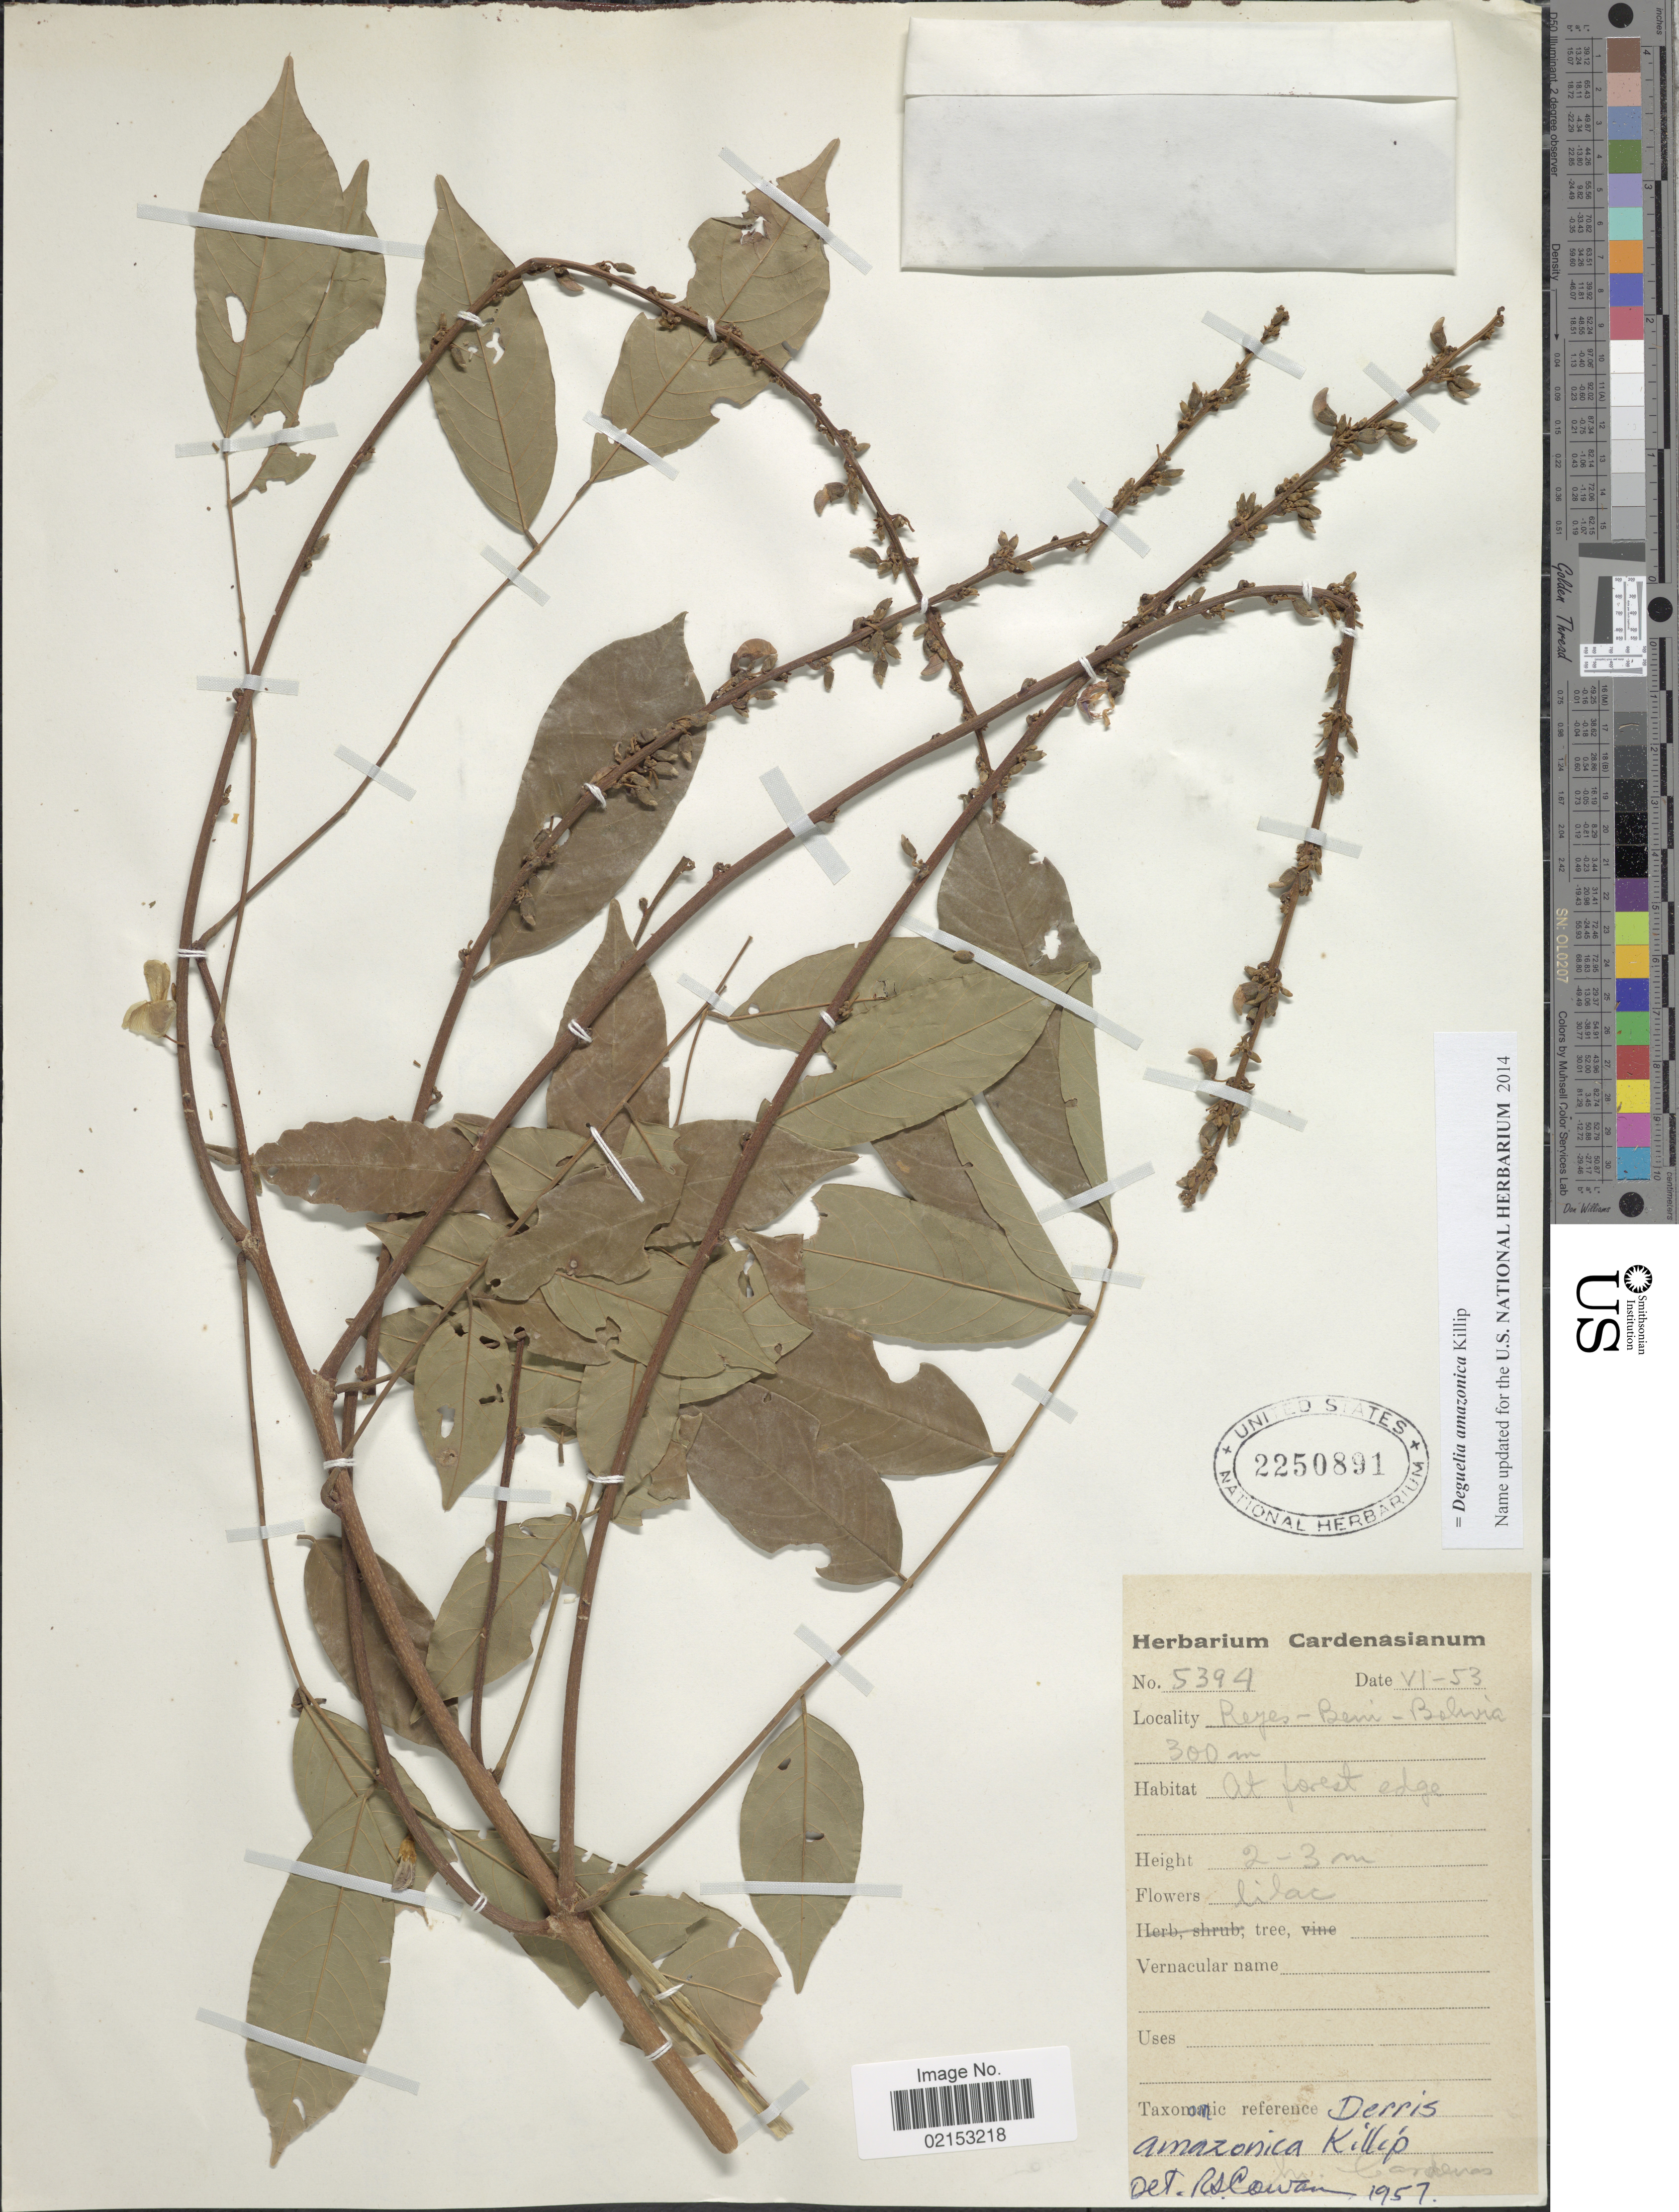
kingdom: Plantae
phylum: Tracheophyta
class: Magnoliopsida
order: Fabales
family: Fabaceae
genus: Deguelia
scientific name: Deguelia amazonica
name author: Killip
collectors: M. Cárdenas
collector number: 5394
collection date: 1953-06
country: Bolivia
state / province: Beni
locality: Reyes, at forest egde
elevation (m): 300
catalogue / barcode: US 2250891